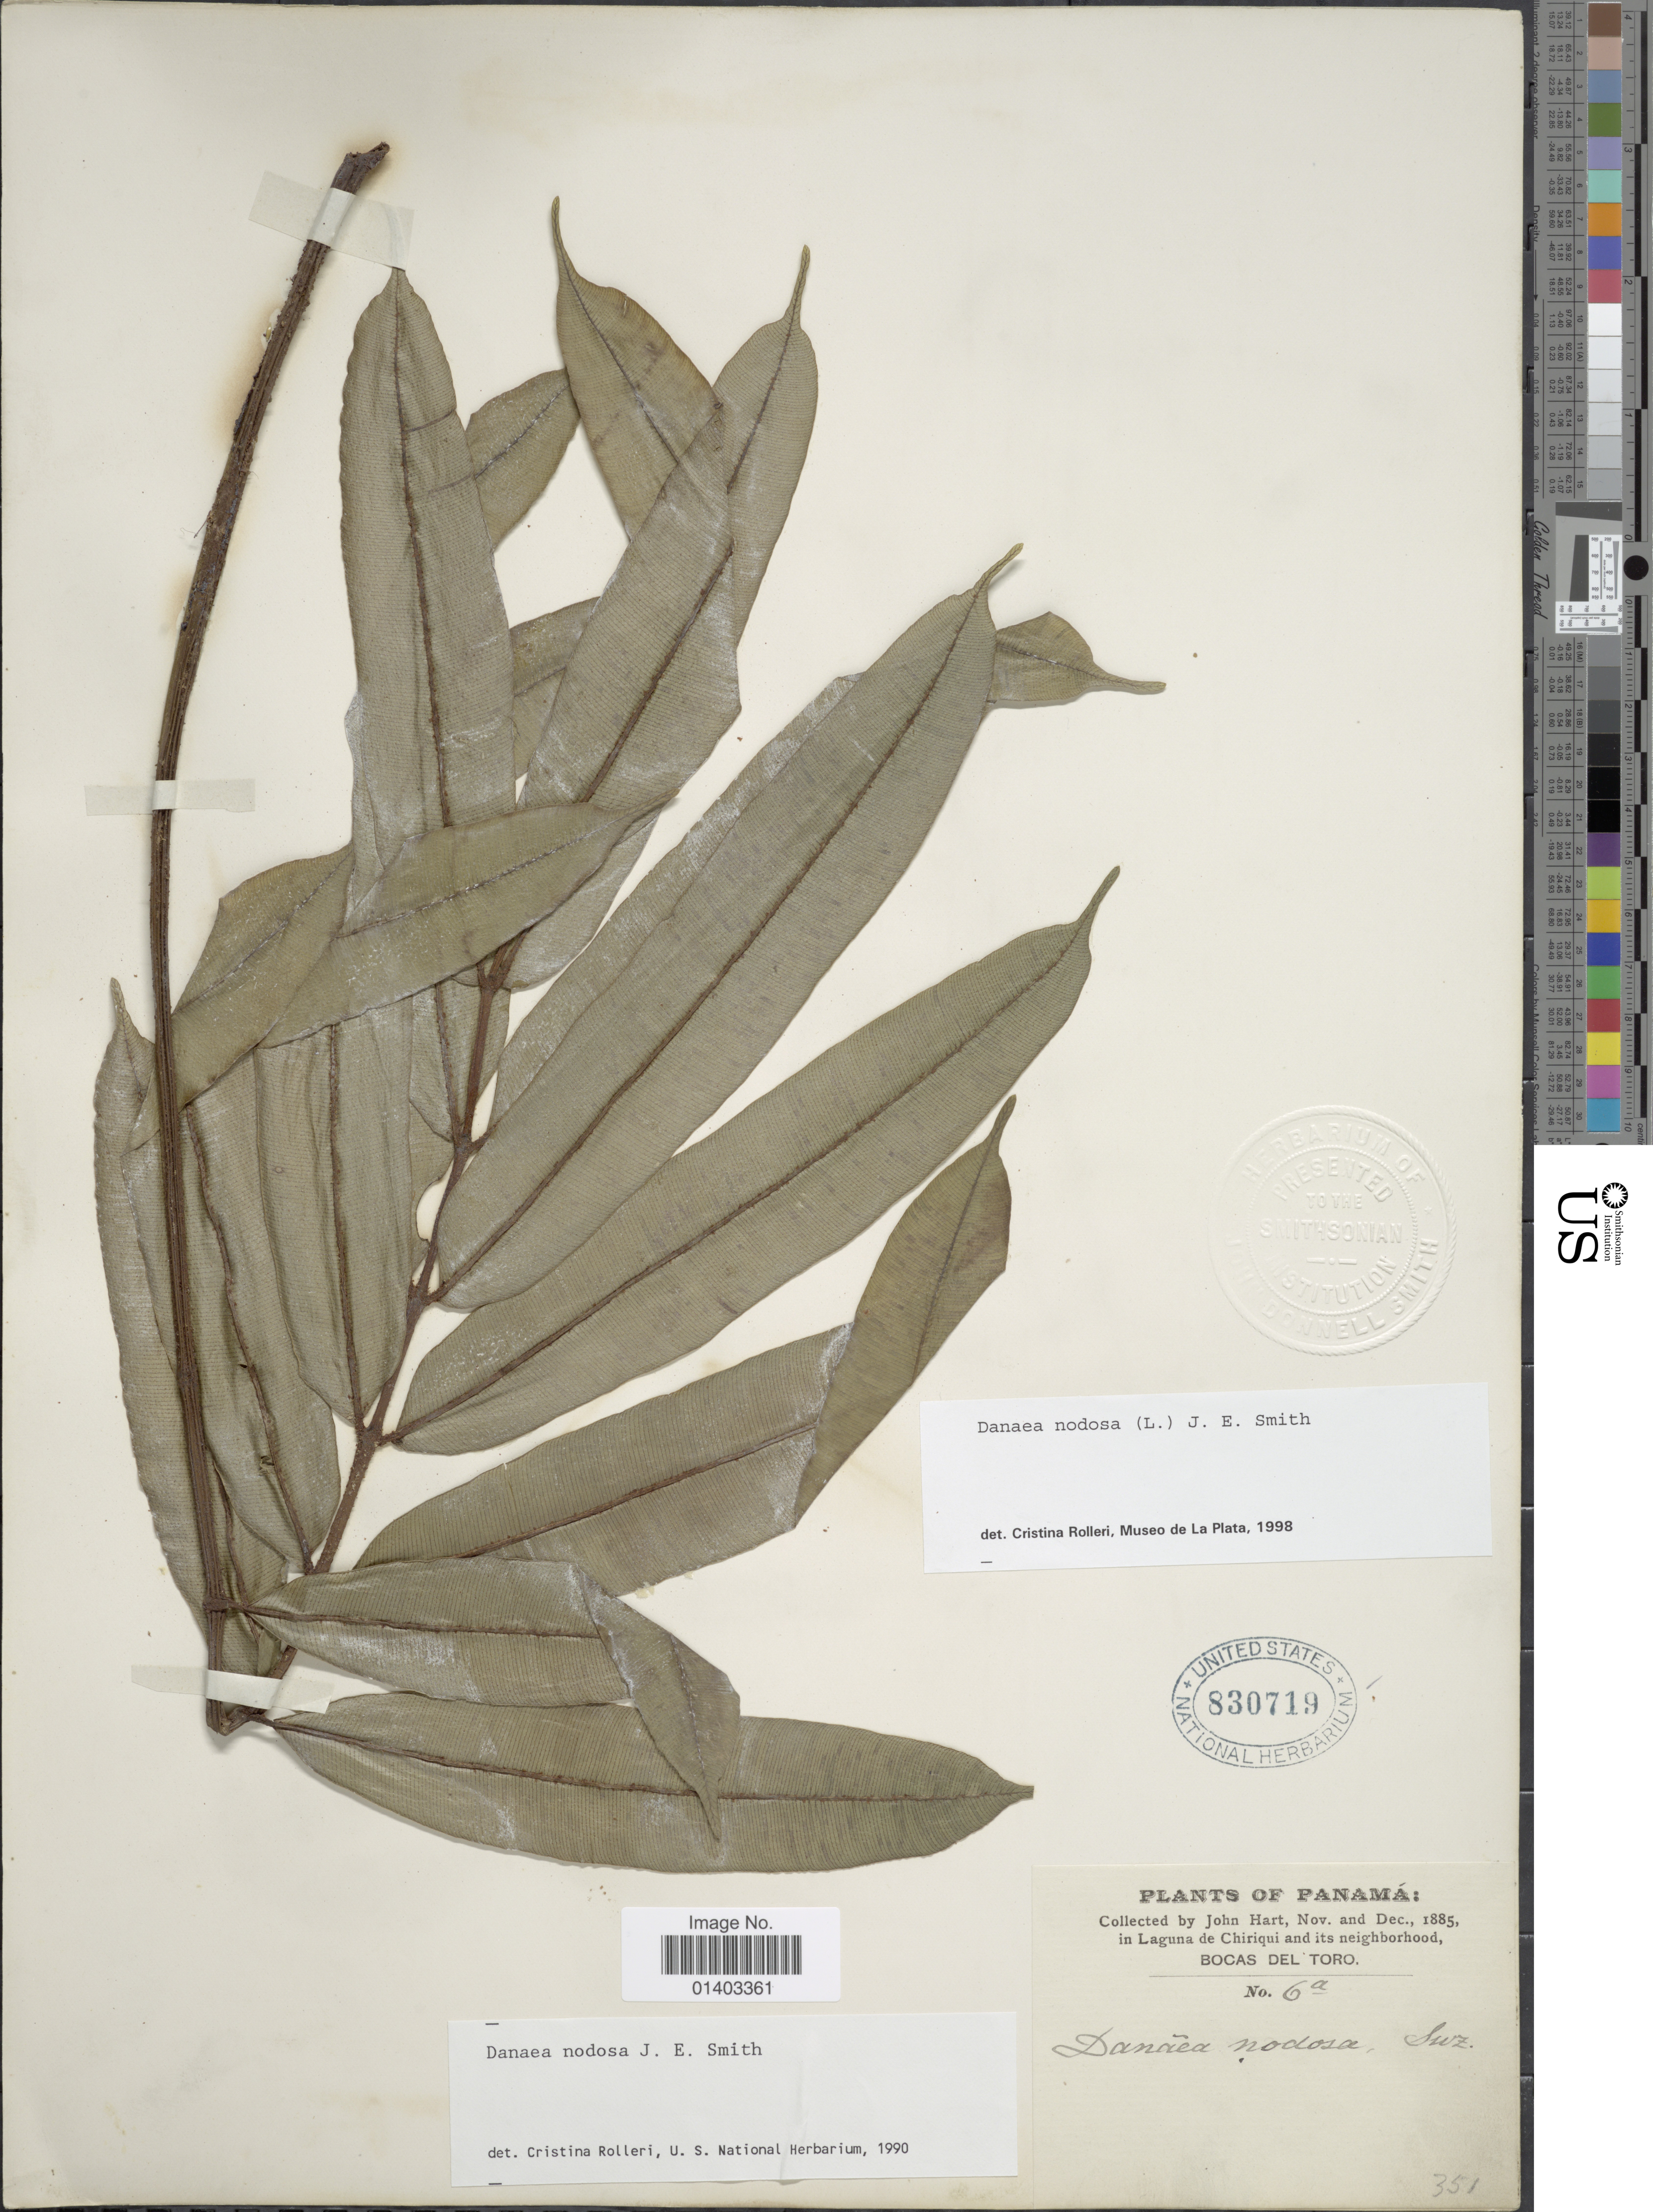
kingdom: Plantae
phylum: Tracheophyta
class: Polypodiopsida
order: Marattiales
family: Marattiaceae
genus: Danaea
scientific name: Danaea nodosa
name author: (L.) Sm.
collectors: J. H. Hart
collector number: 6a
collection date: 1885-11/1885-12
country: Panama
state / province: Bocas del Toro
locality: In Laguna de Chiriqui and its neighborhood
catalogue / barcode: US 830719